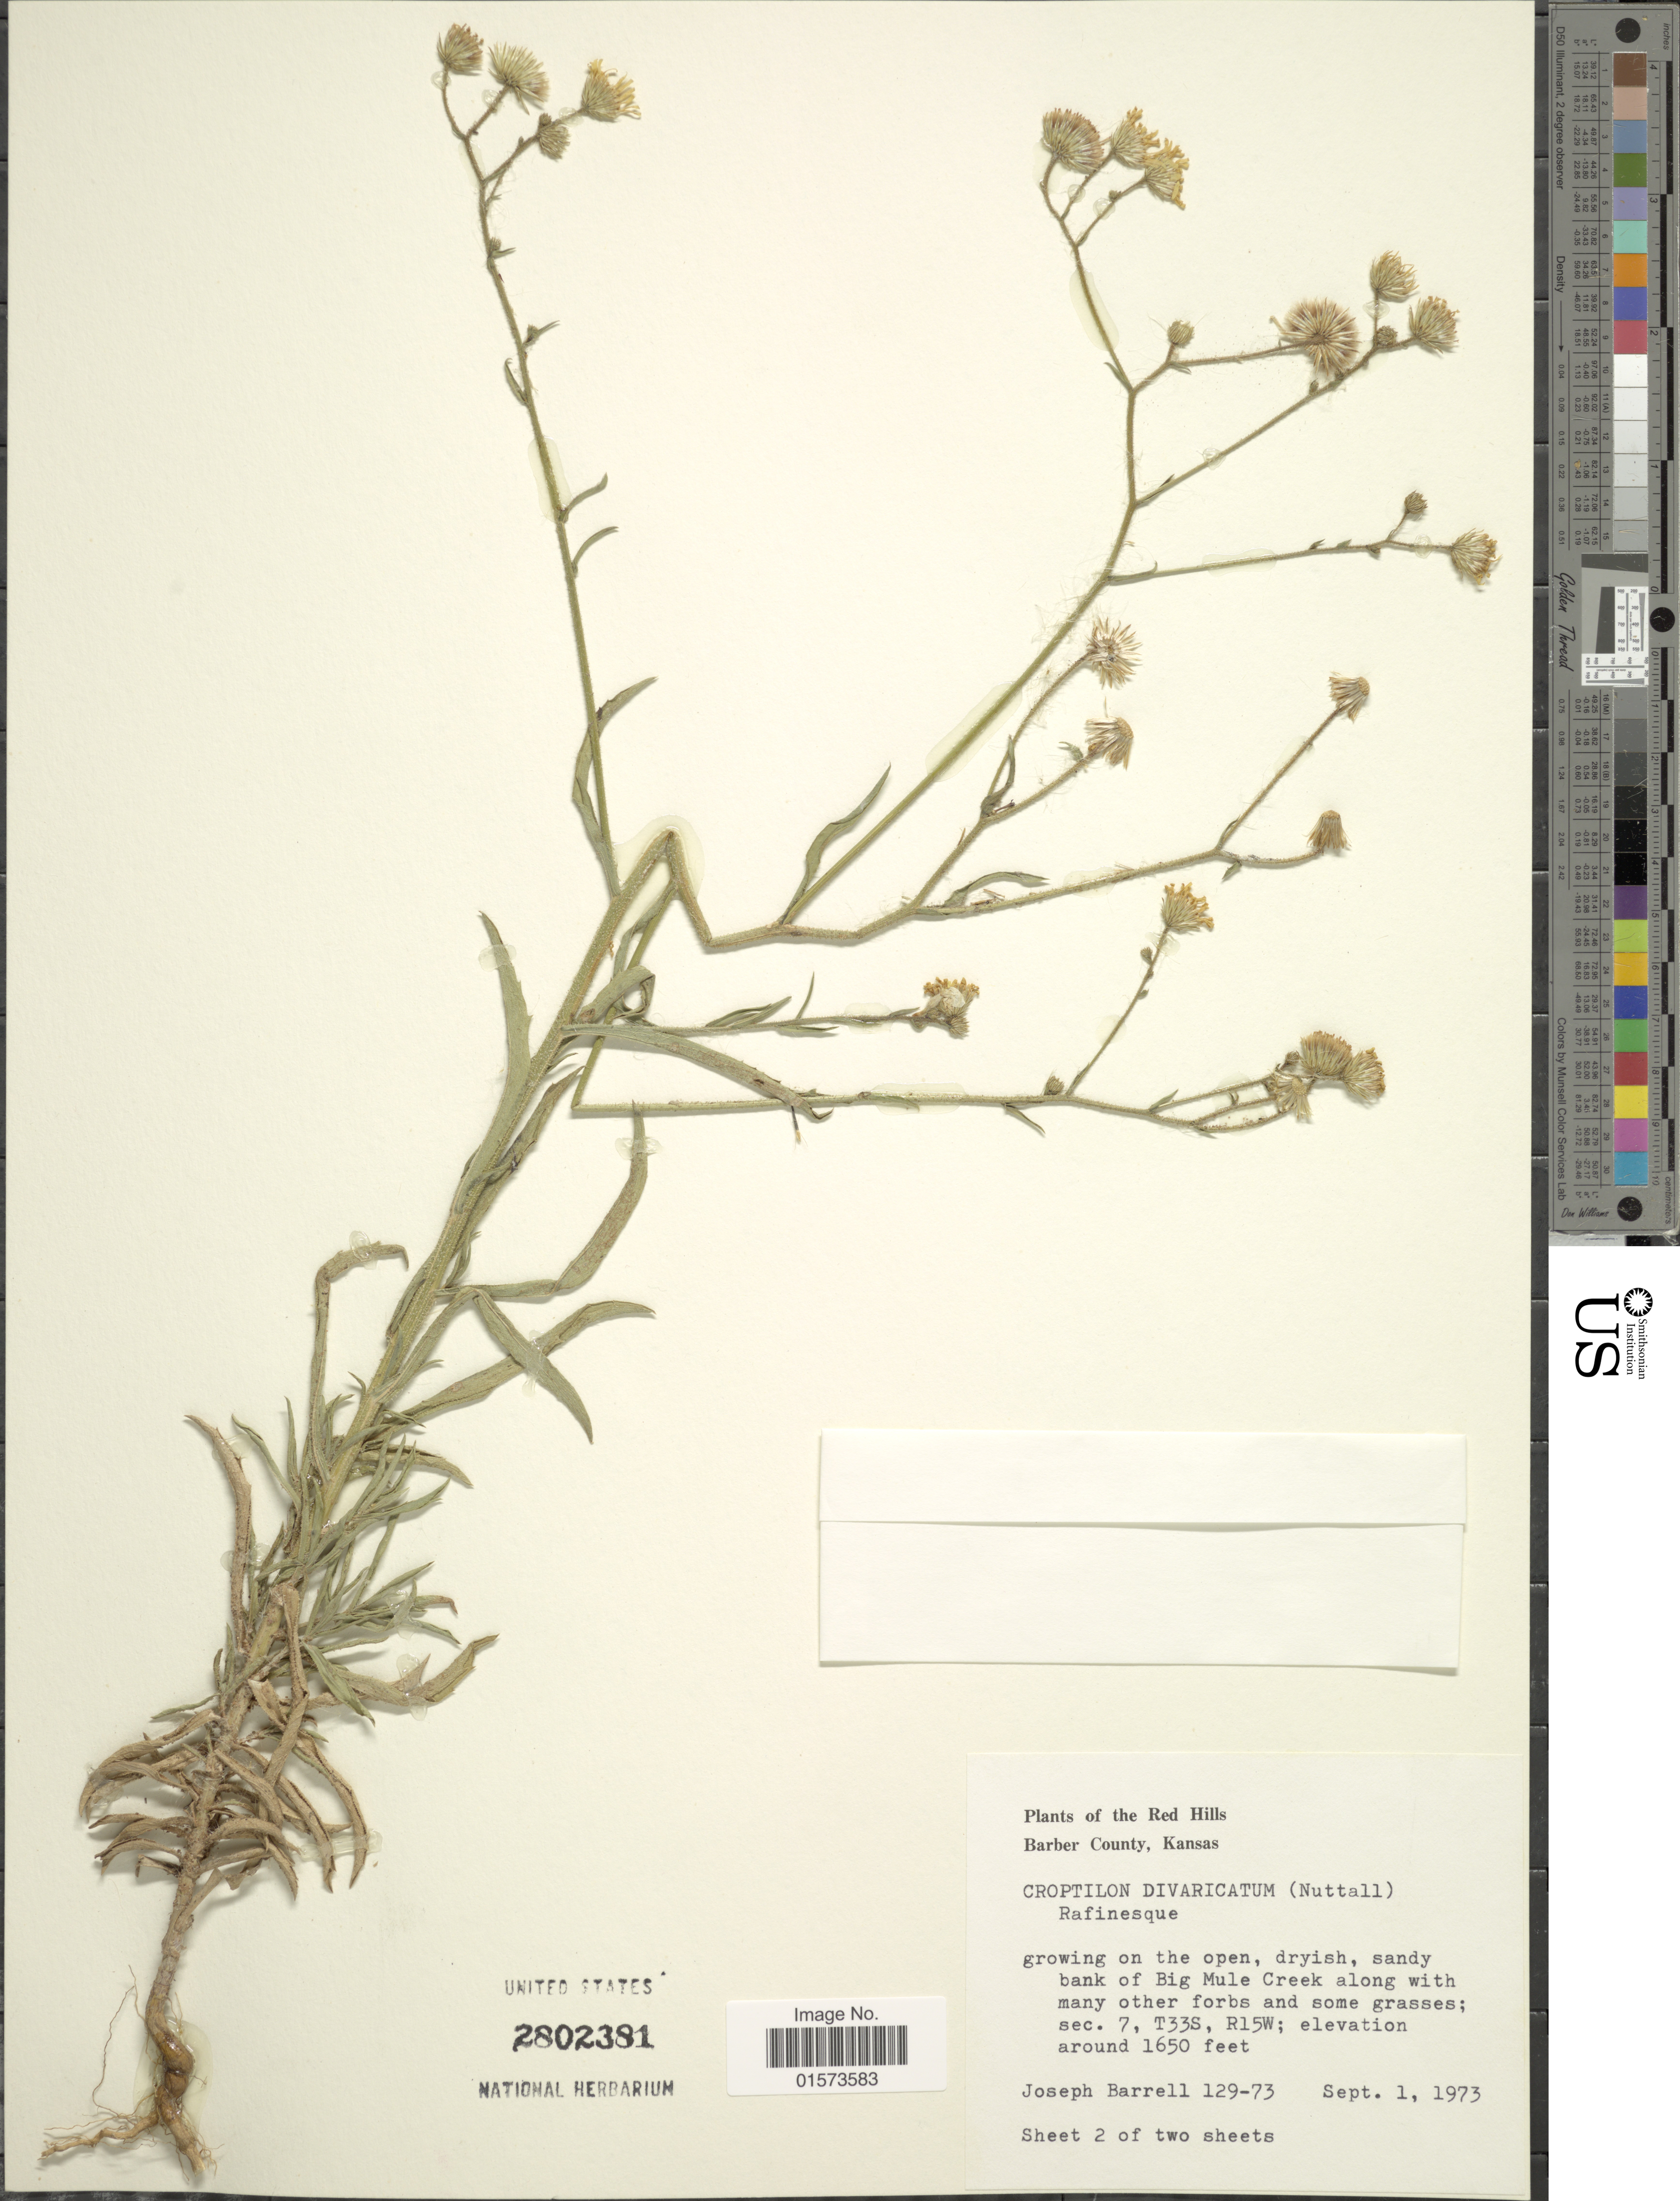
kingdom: Plantae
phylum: Tracheophyta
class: Magnoliopsida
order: Asterales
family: Asteraceae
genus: Croptilon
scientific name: Croptilon divaricatum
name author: (Nutt.) Raf.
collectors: J. Barrell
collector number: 129-73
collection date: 1973-09-01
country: United States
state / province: Kansas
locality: Red Hills, growing on the open, dryish, sandy bank of Big MUle Creek along with many other forbs and some grasses; sec. 7, T33S, R15W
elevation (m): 503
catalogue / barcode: US 2802381